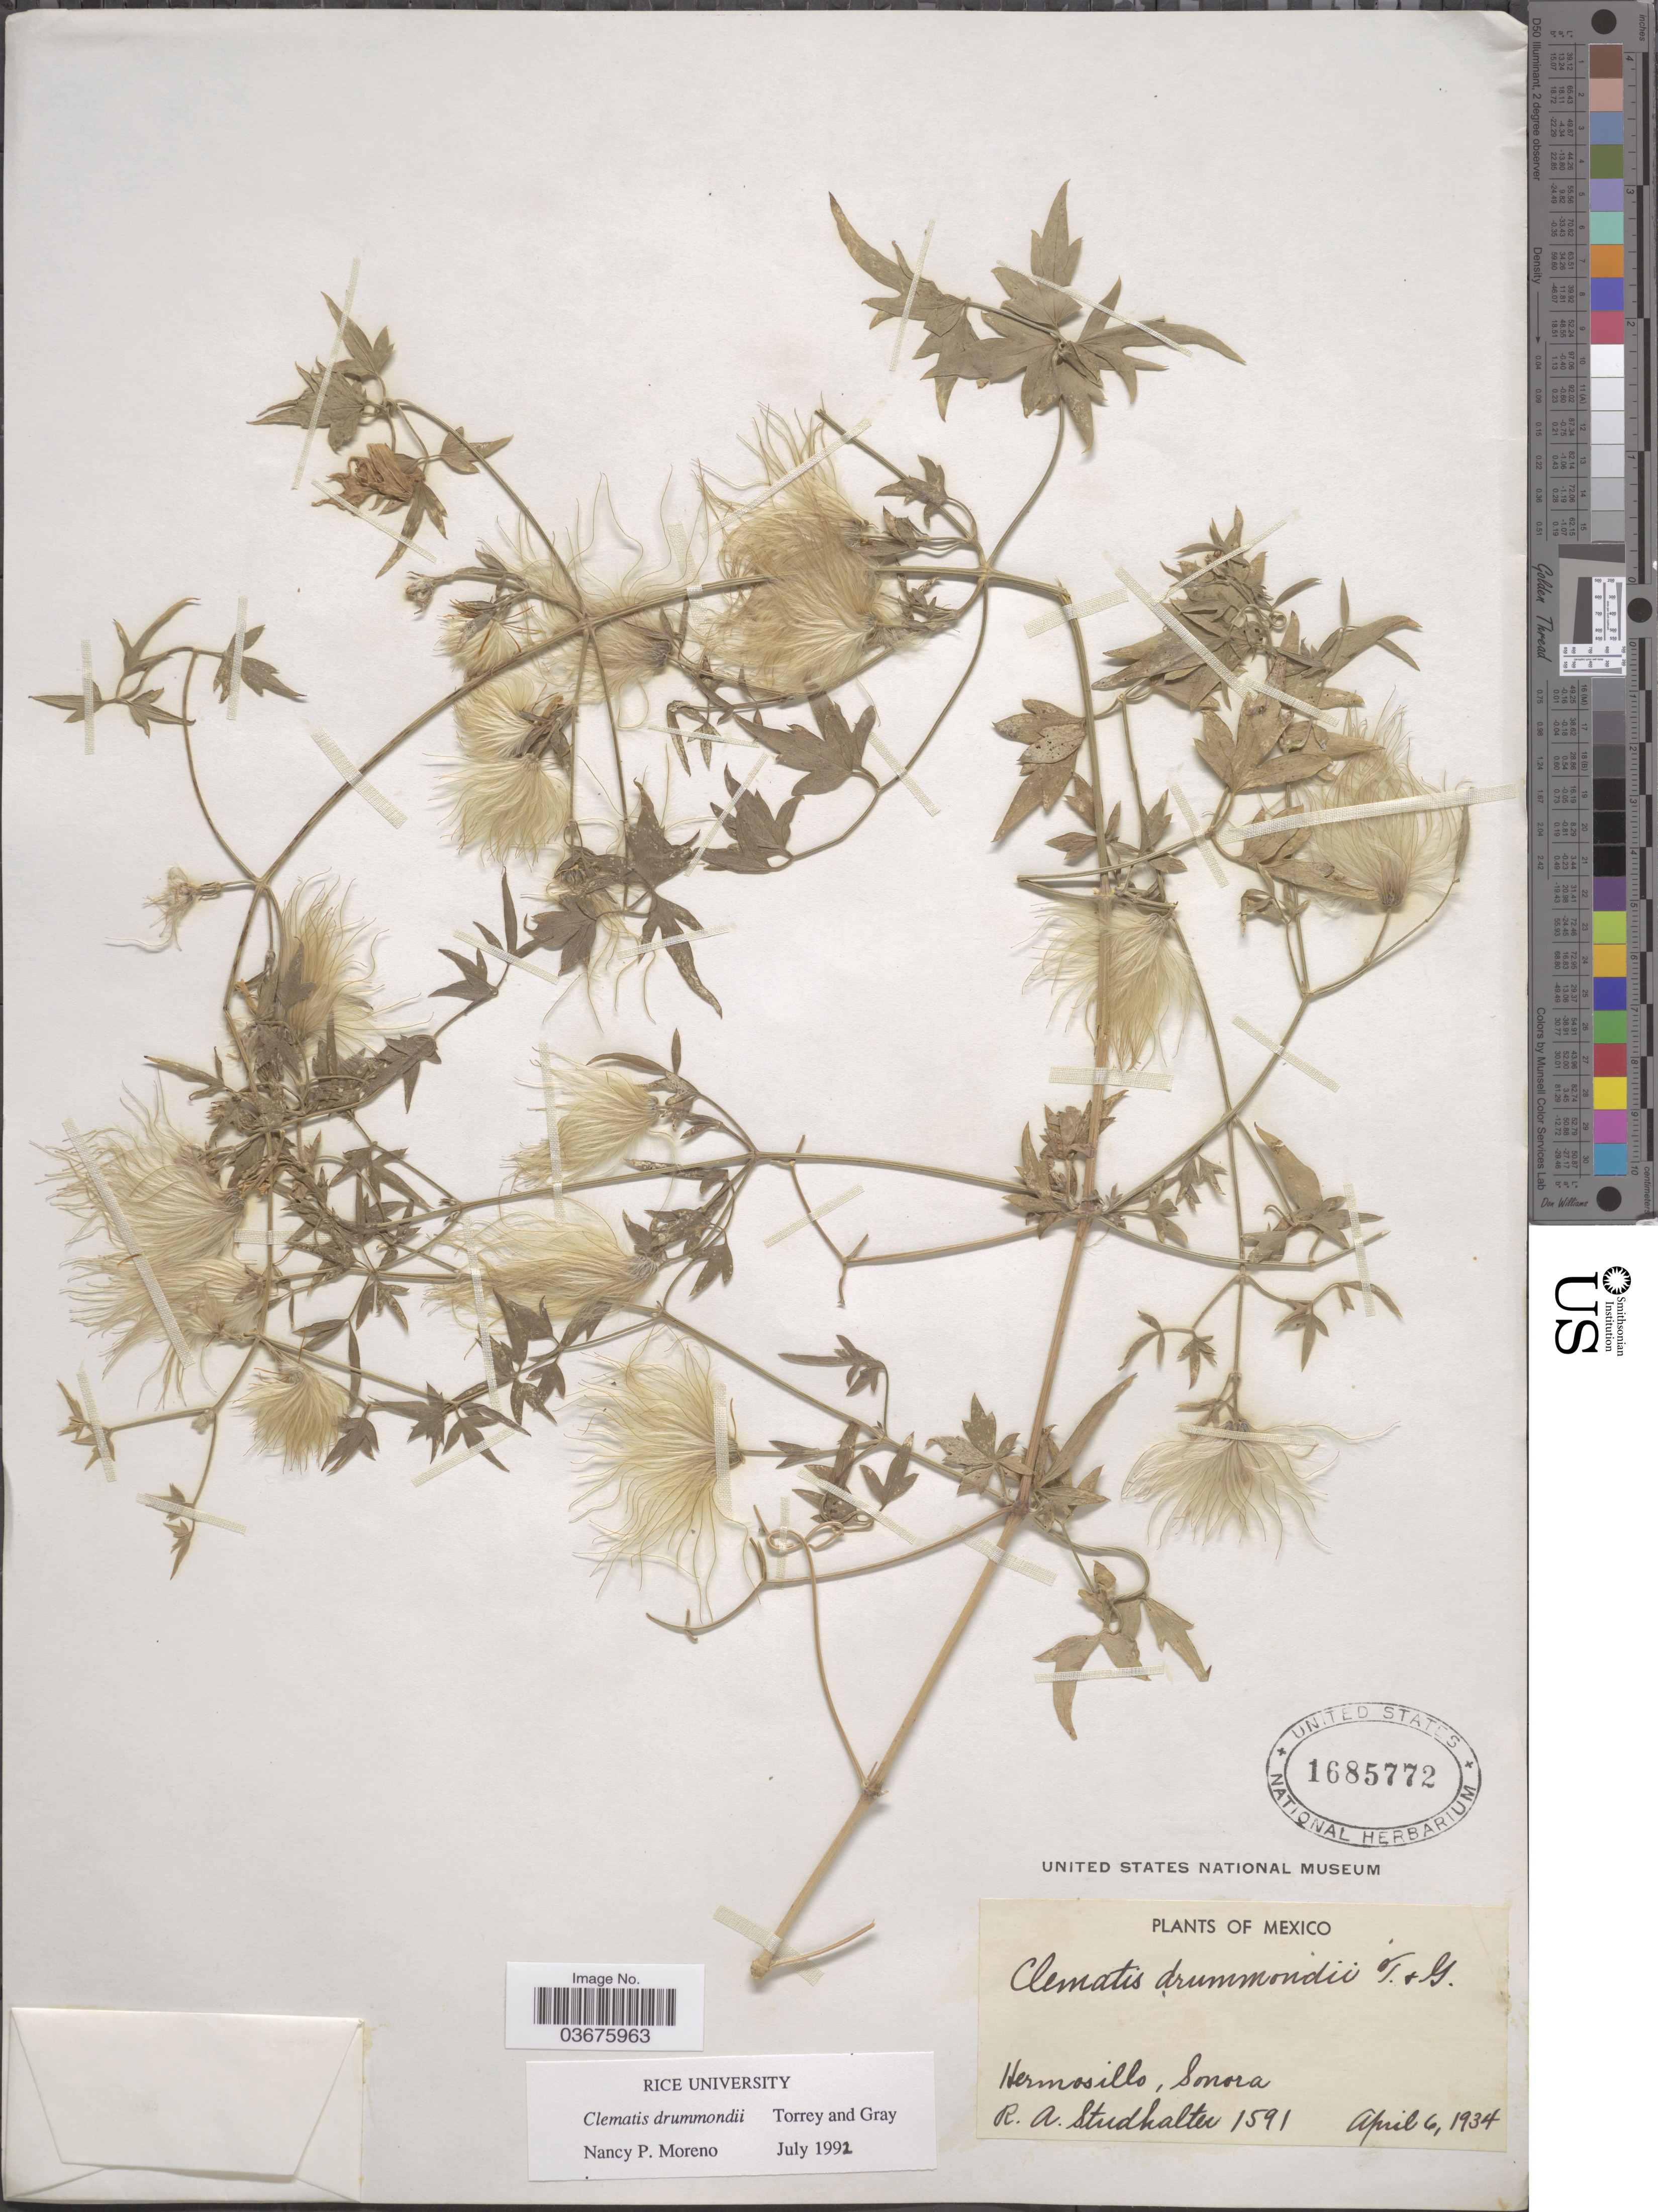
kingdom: Plantae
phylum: Tracheophyta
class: Magnoliopsida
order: Ranunculales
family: Ranunculaceae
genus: Clematis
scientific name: Clematis drummondii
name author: Torr. & A. Gray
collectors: R. Studhalter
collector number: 1591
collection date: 1934-04-06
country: Mexico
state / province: Sonora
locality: Hermosillo.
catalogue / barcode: US 1685772